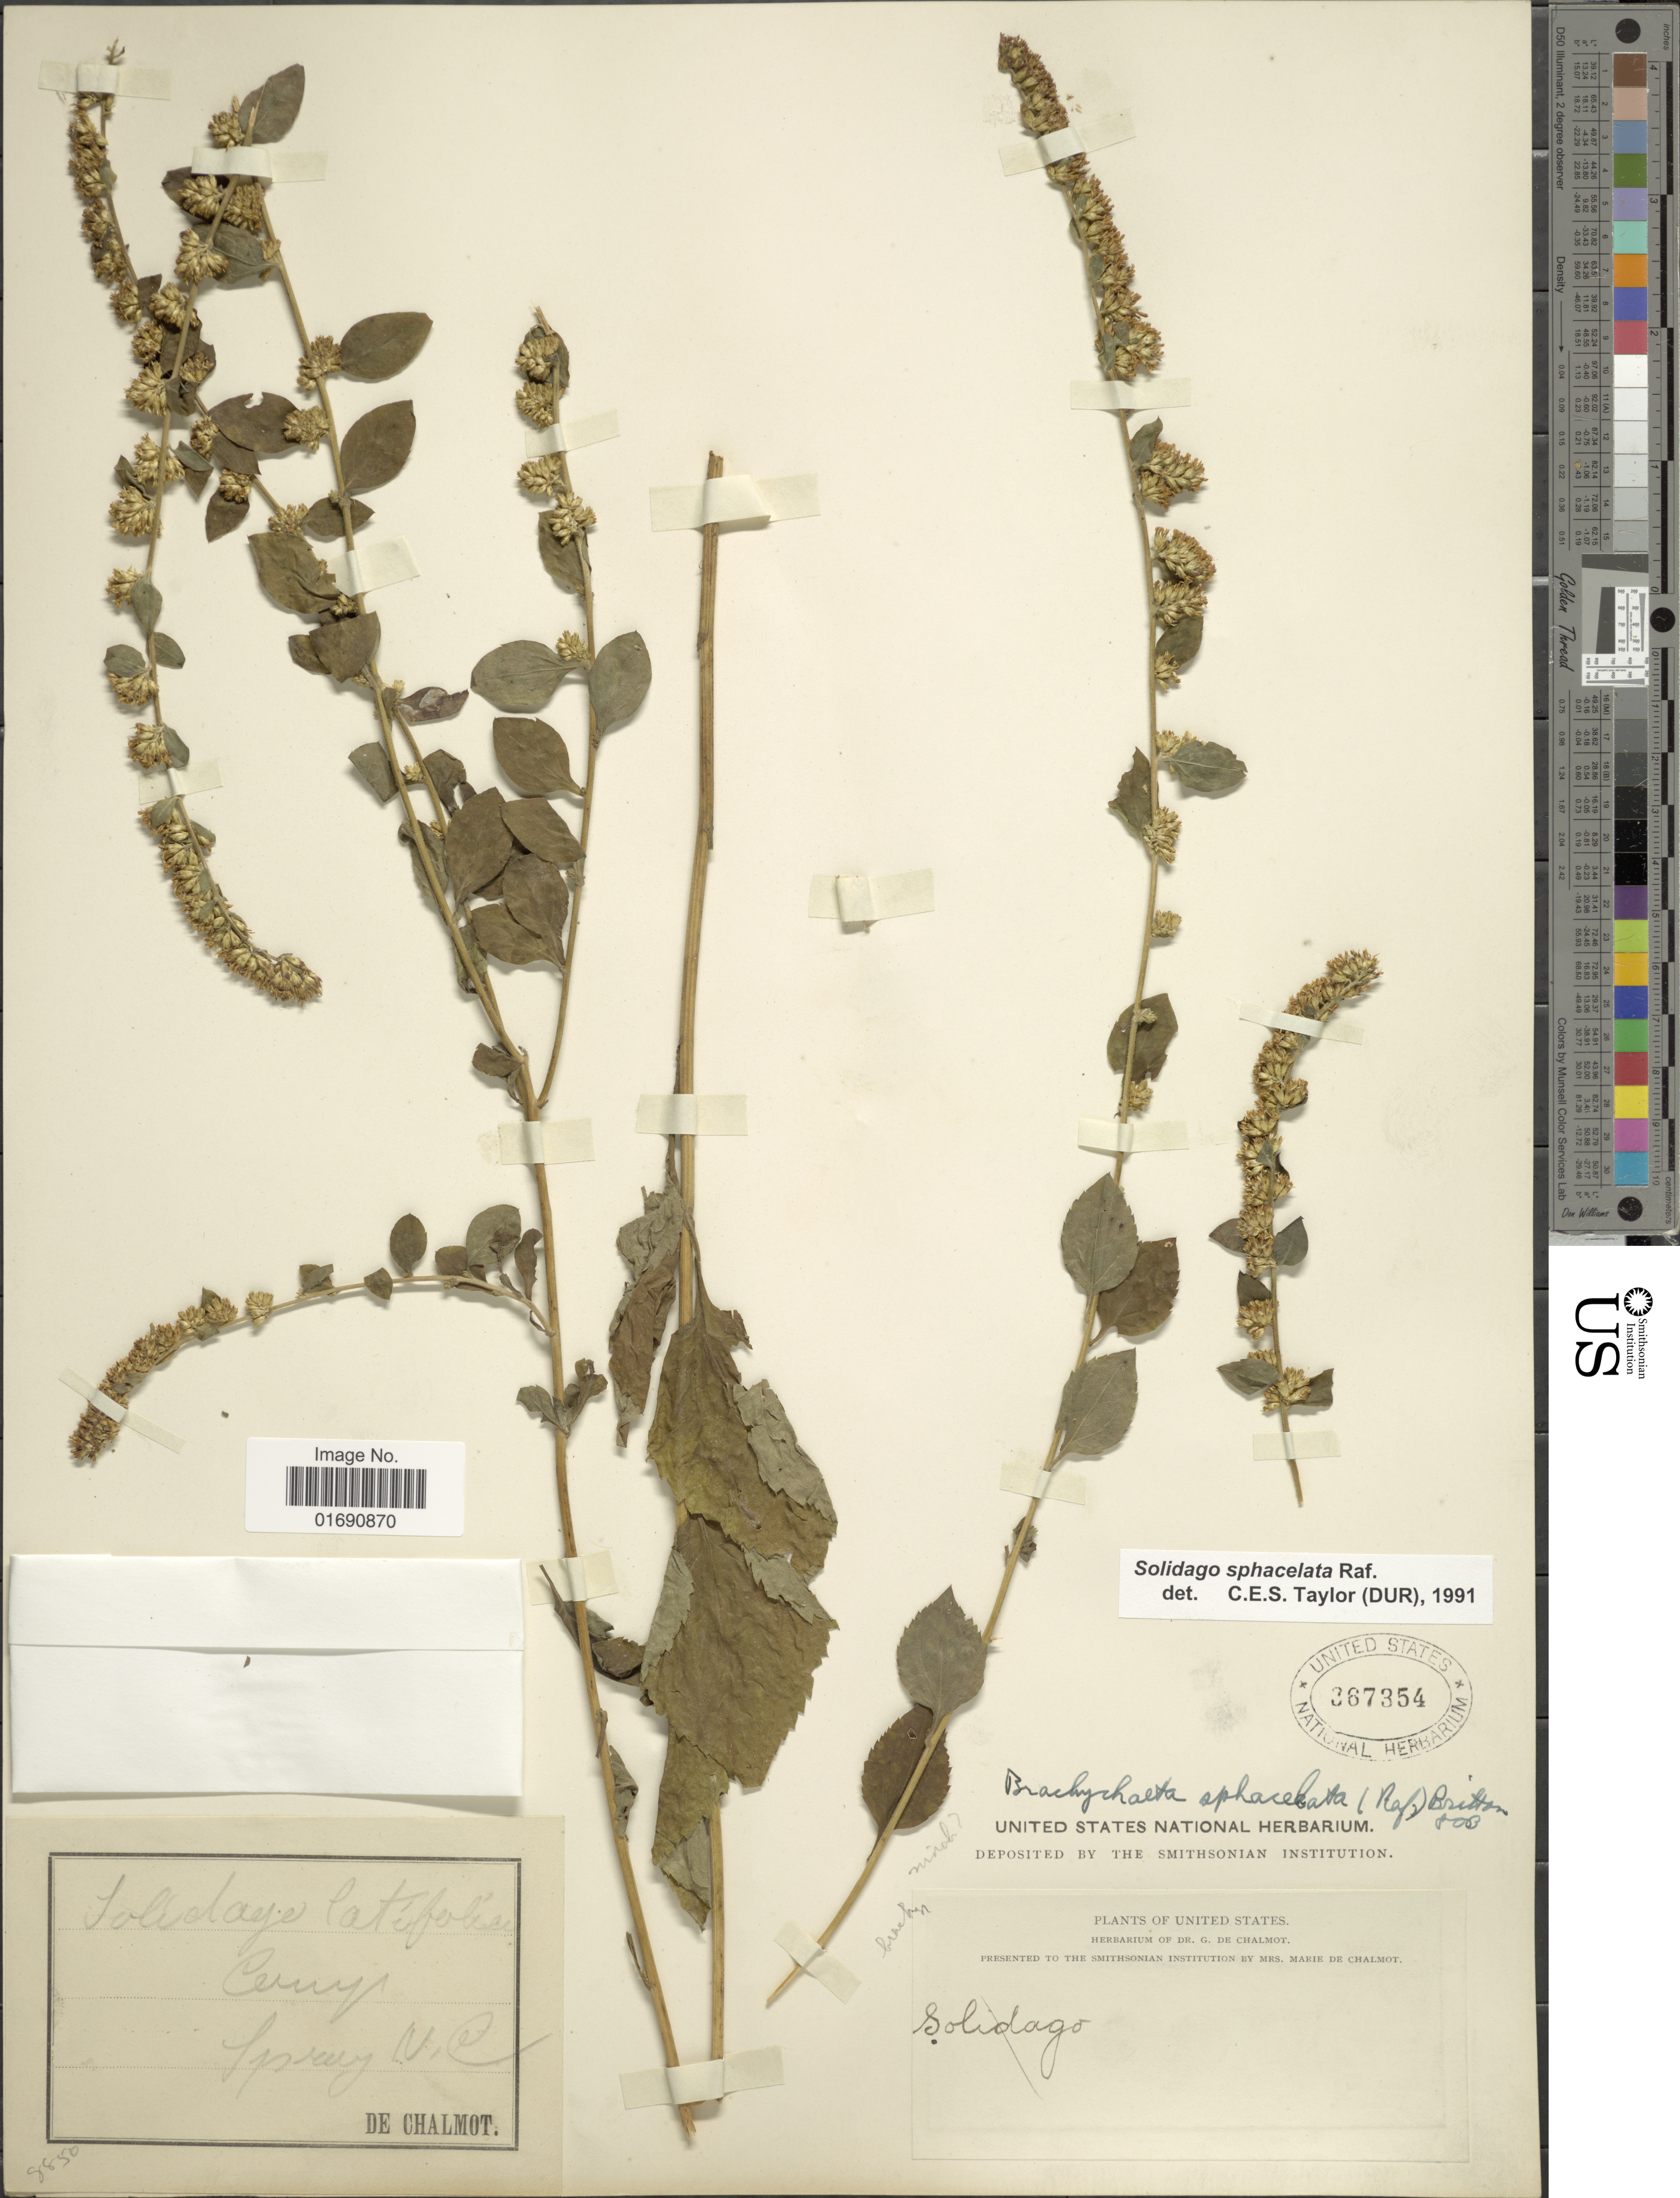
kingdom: Plantae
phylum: Tracheophyta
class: Magnoliopsida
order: Asterales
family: Asteraceae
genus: Solidago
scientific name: Solidago sphacelata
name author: Raf.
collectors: G. de Chalmot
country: United States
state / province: North Carolina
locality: Spray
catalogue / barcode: US 367354